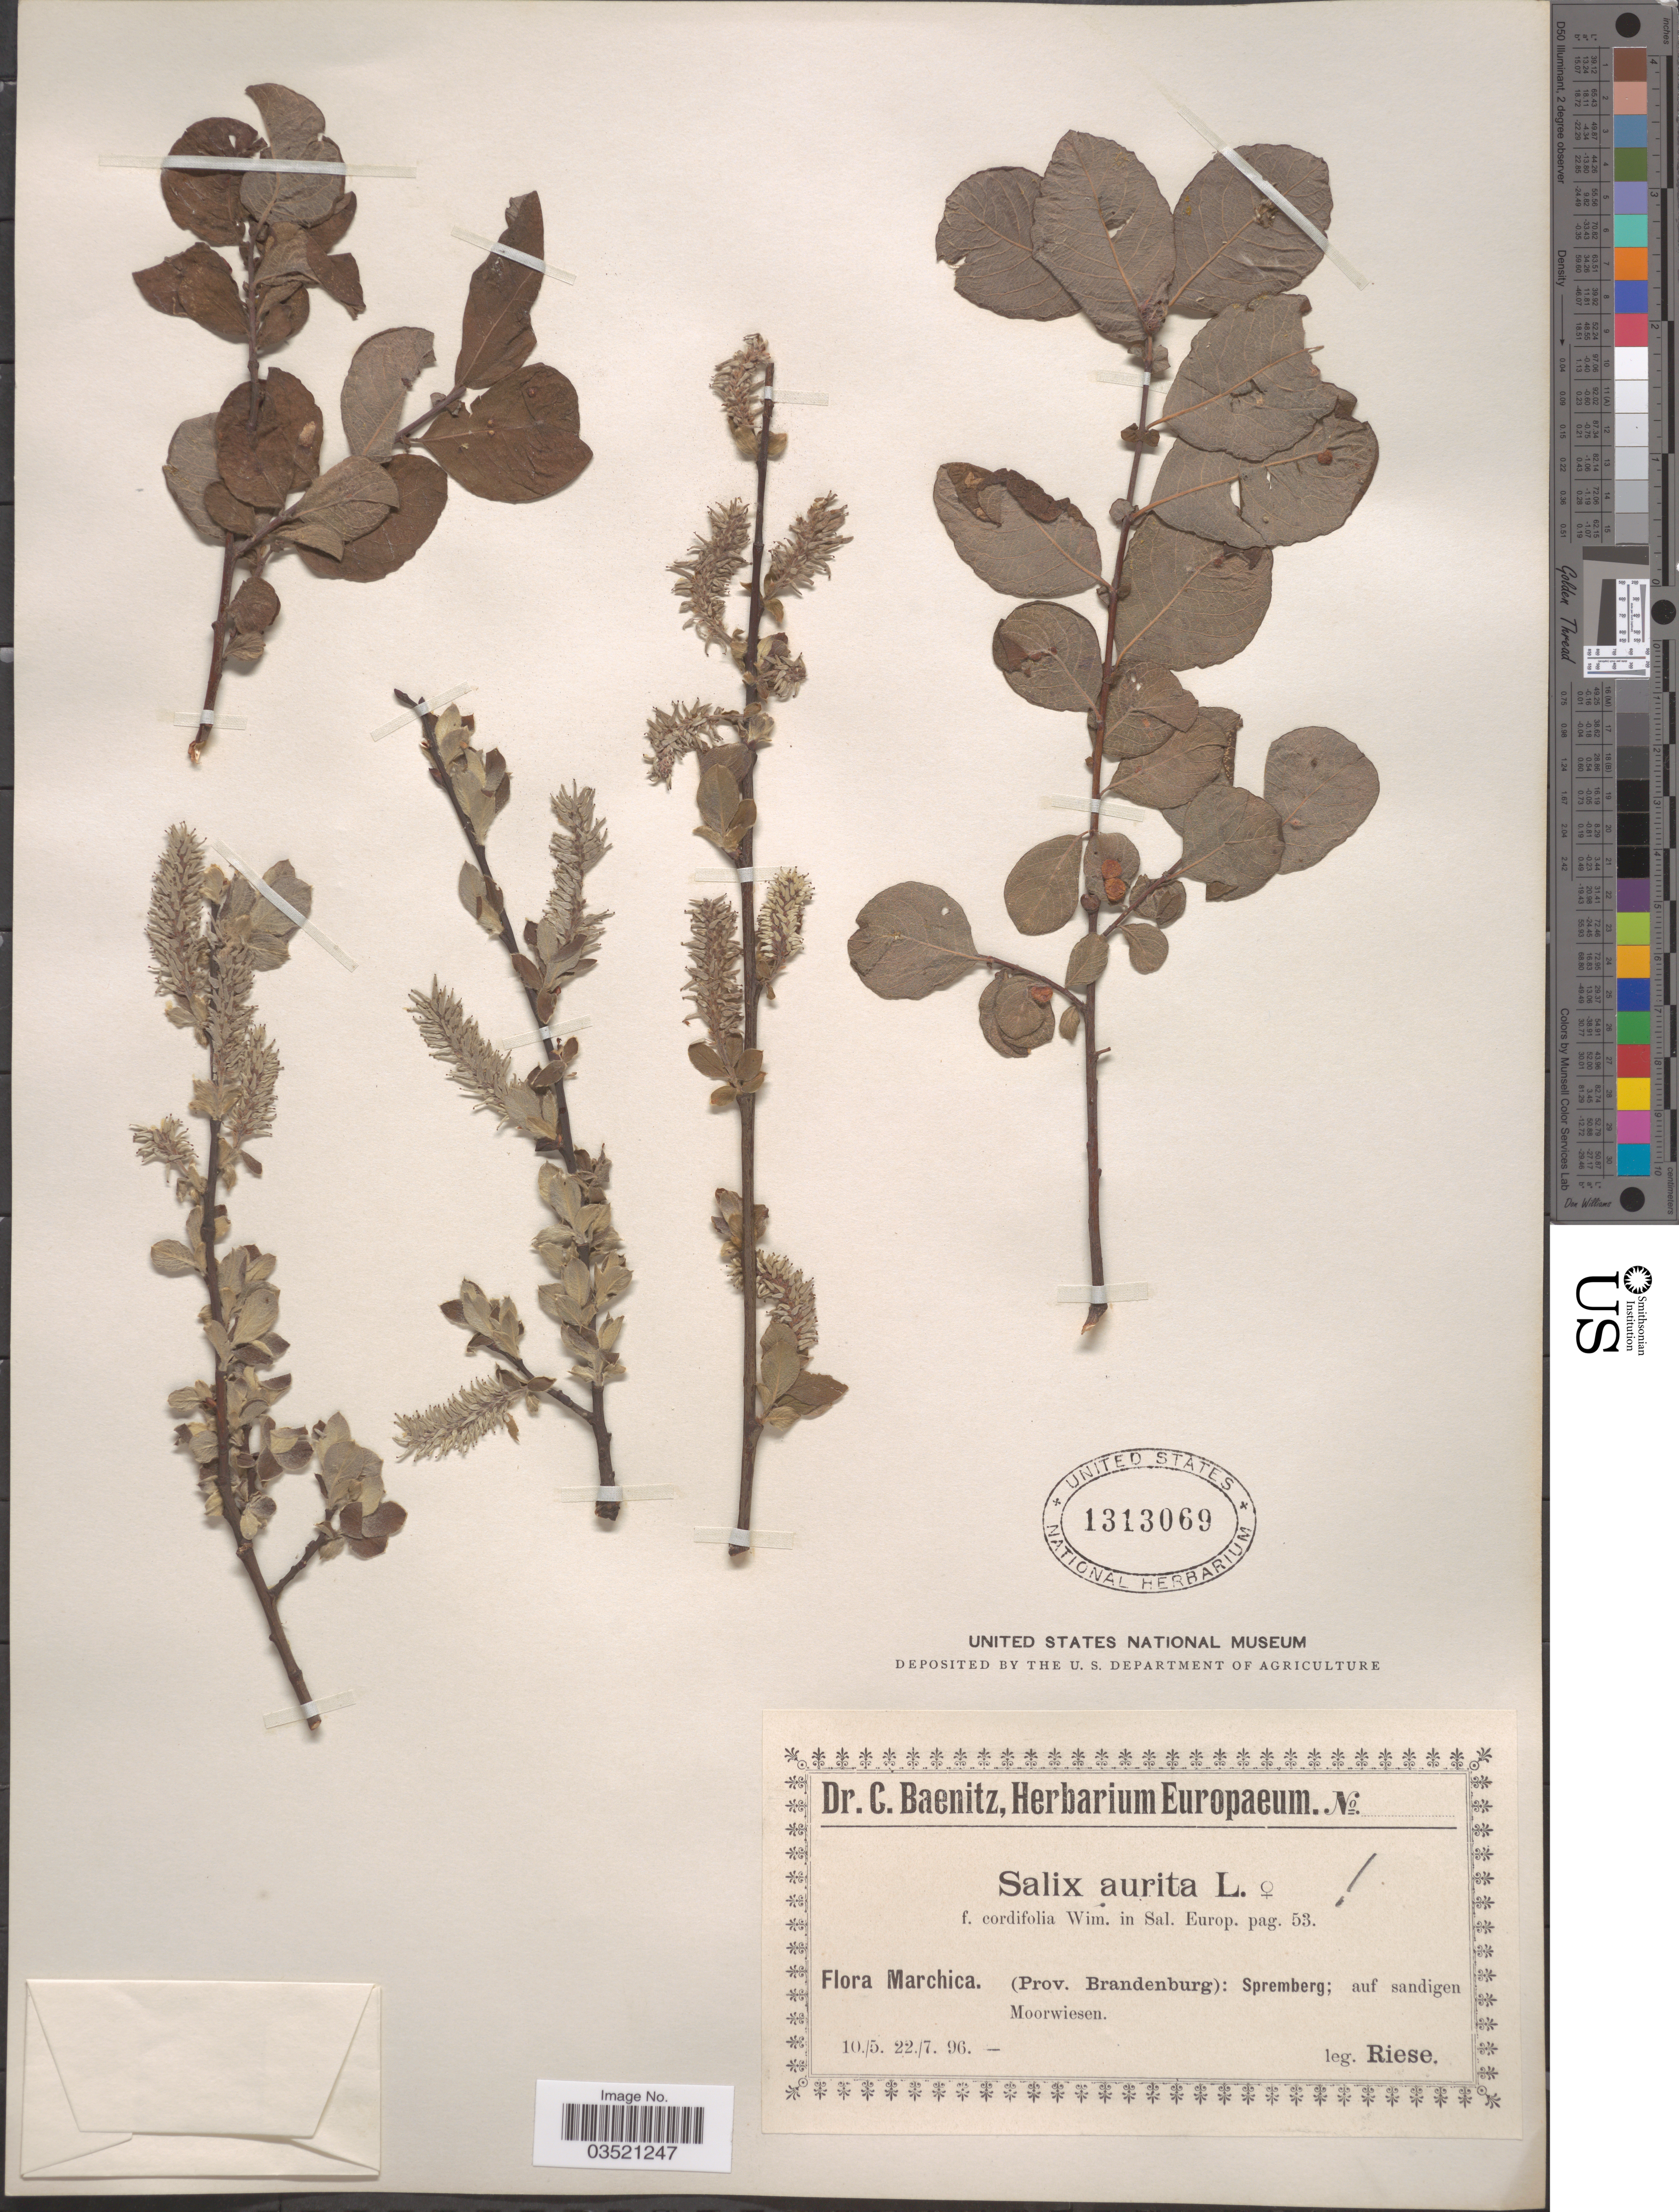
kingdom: Plantae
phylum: Tracheophyta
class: Magnoliopsida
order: Malpighiales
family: Salicaceae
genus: Salix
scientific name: Salix aurita f. cordifolia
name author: Wimm.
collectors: Riese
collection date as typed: Transcribed d/m/y: 10/5/96 to 22/7/96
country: Germany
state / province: Brandenburg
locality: Marchica. Spremberg; auf sandigen Moorwiesen.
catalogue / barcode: US 1313069